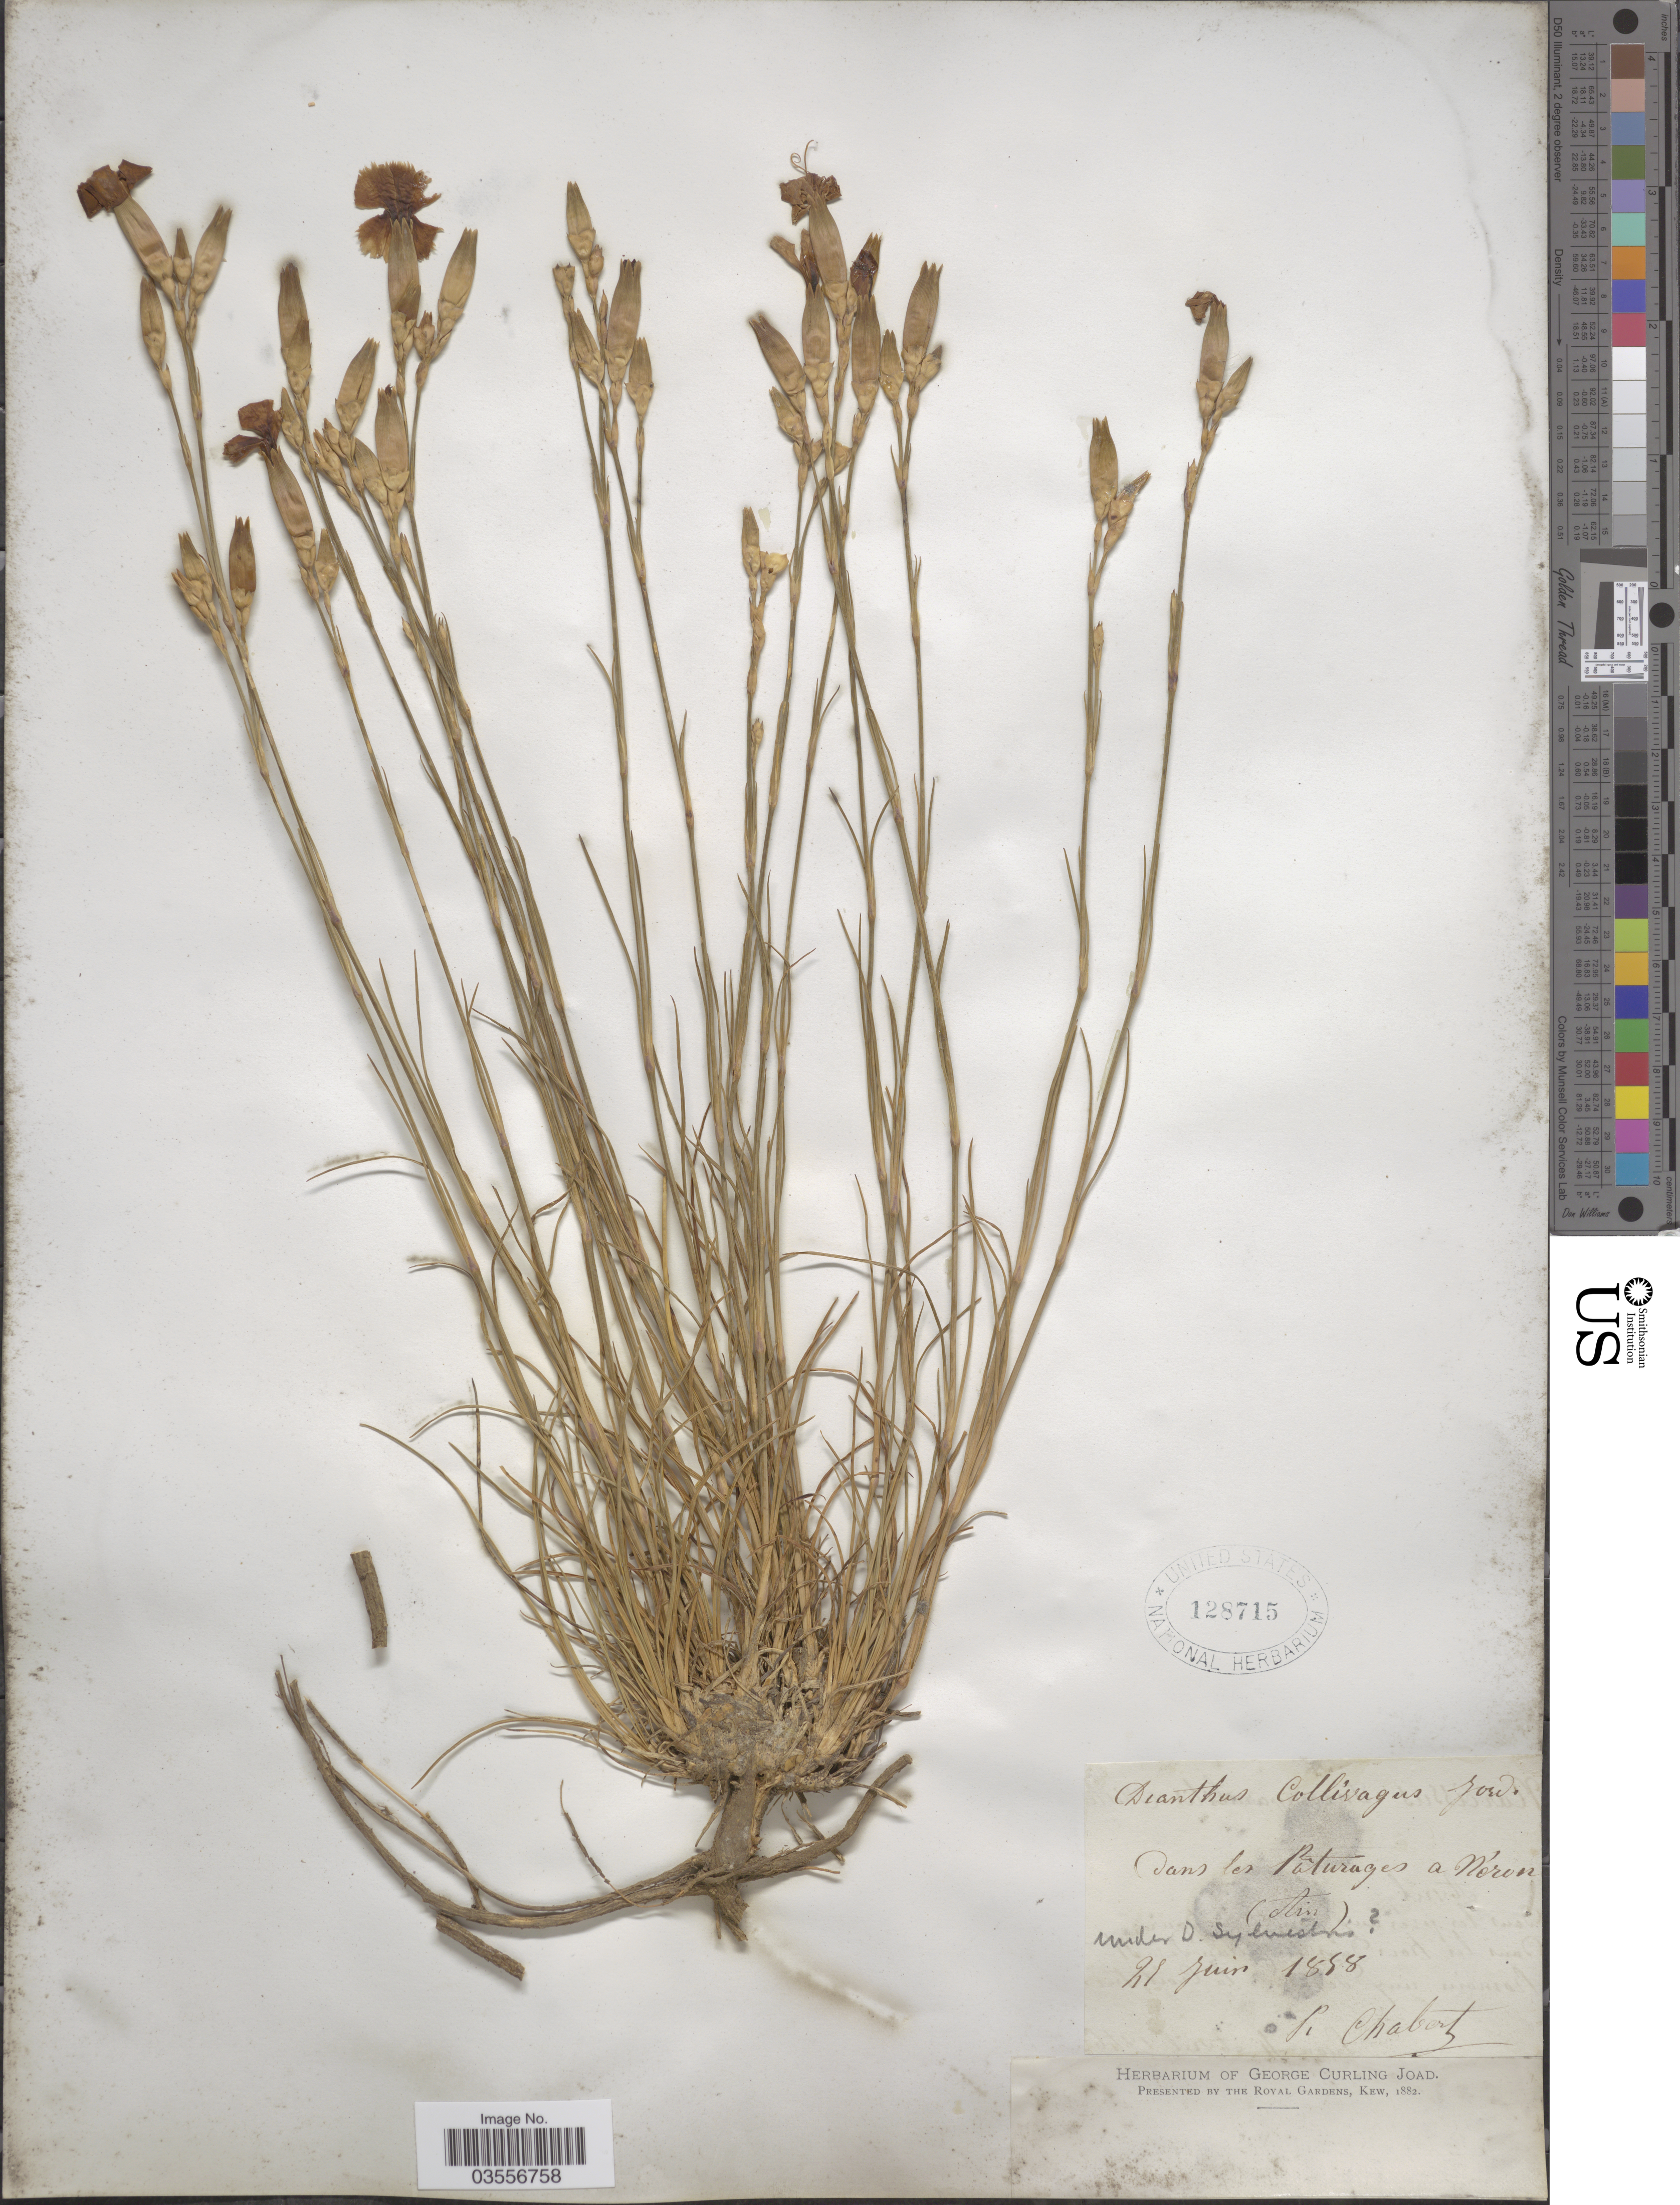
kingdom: Plantae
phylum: Tracheophyta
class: Magnoliopsida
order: Caryophyllales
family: Caryophyllaceae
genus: Dianthus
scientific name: Dianthus sylvestris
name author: Wulfen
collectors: P. Chabert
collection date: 1888-06-28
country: France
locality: Dans les Pâturages a Neron.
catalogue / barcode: US 128715